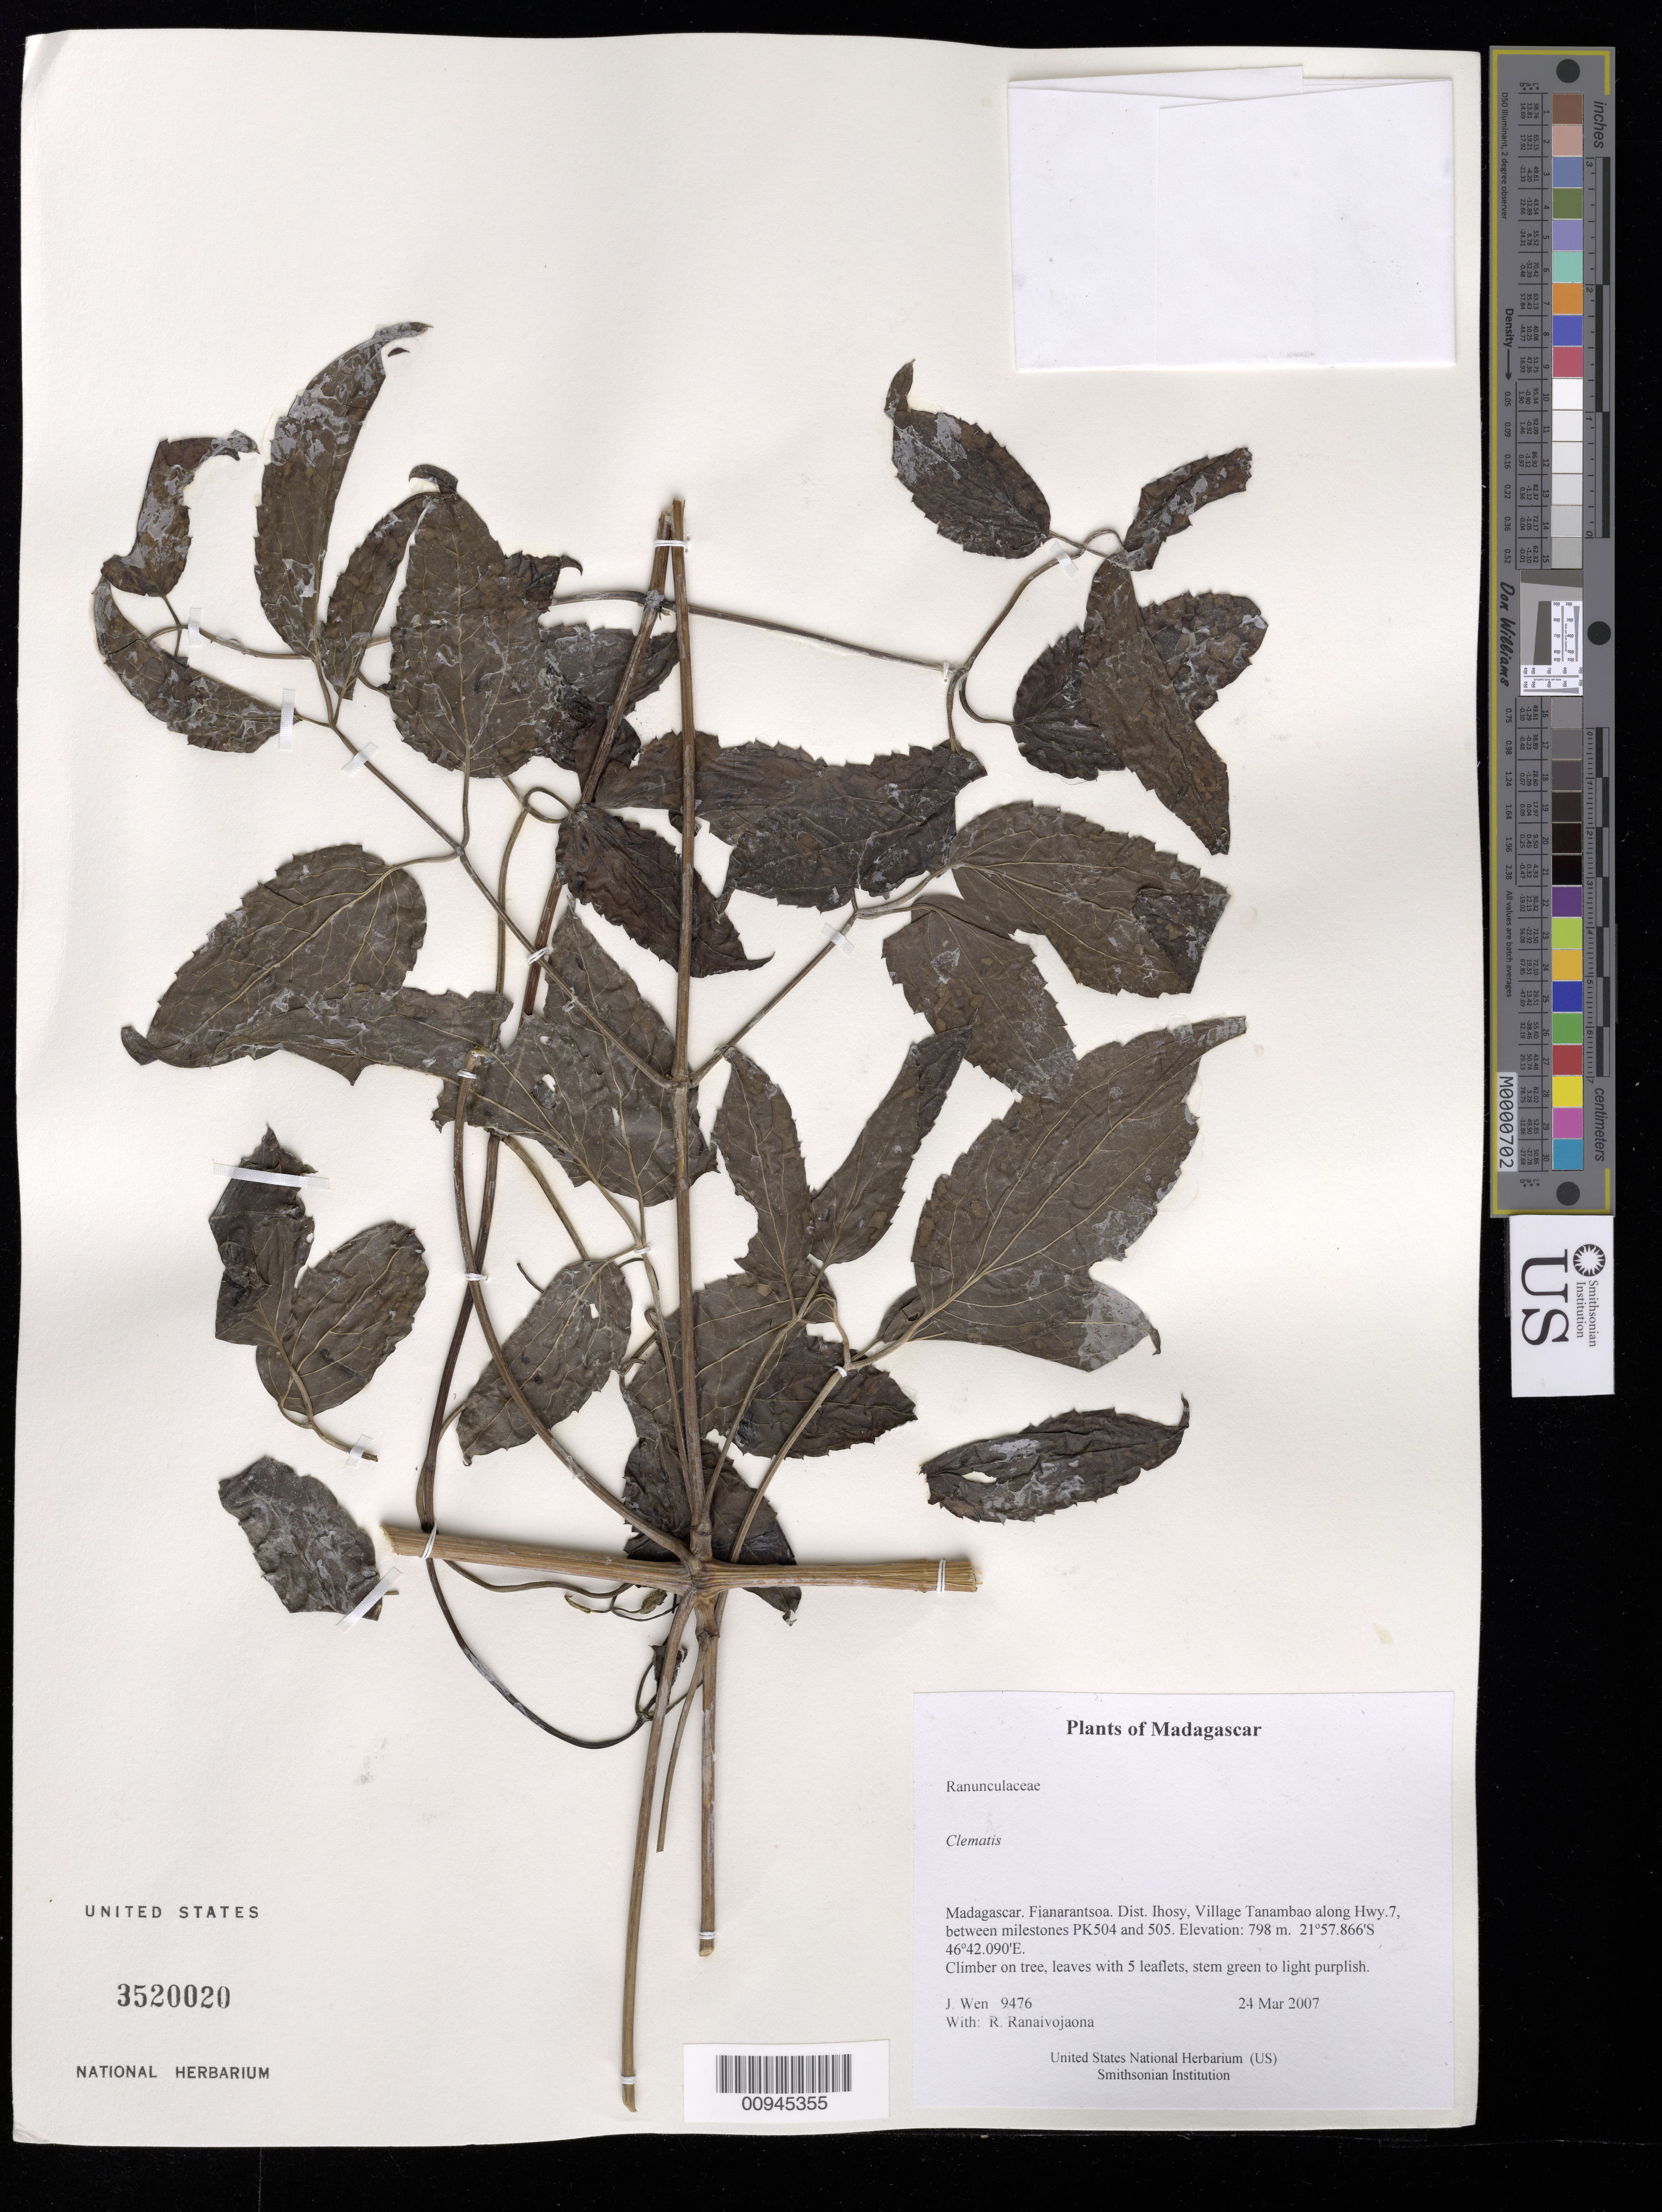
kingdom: Plantae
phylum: Tracheophyta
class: Magnoliopsida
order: Ranunculales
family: Ranunculaceae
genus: Clematis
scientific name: Clematis sp.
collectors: J. Wen & R. Ranaivojaona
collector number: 9476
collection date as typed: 24 Mar 2007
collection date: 2007-03-24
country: Madagascar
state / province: Ihorombe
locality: Dist. Ihosy, Village Tanambao along Hwy.7, between milestones PK504 and 505.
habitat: On tree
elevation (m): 798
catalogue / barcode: US 3520020